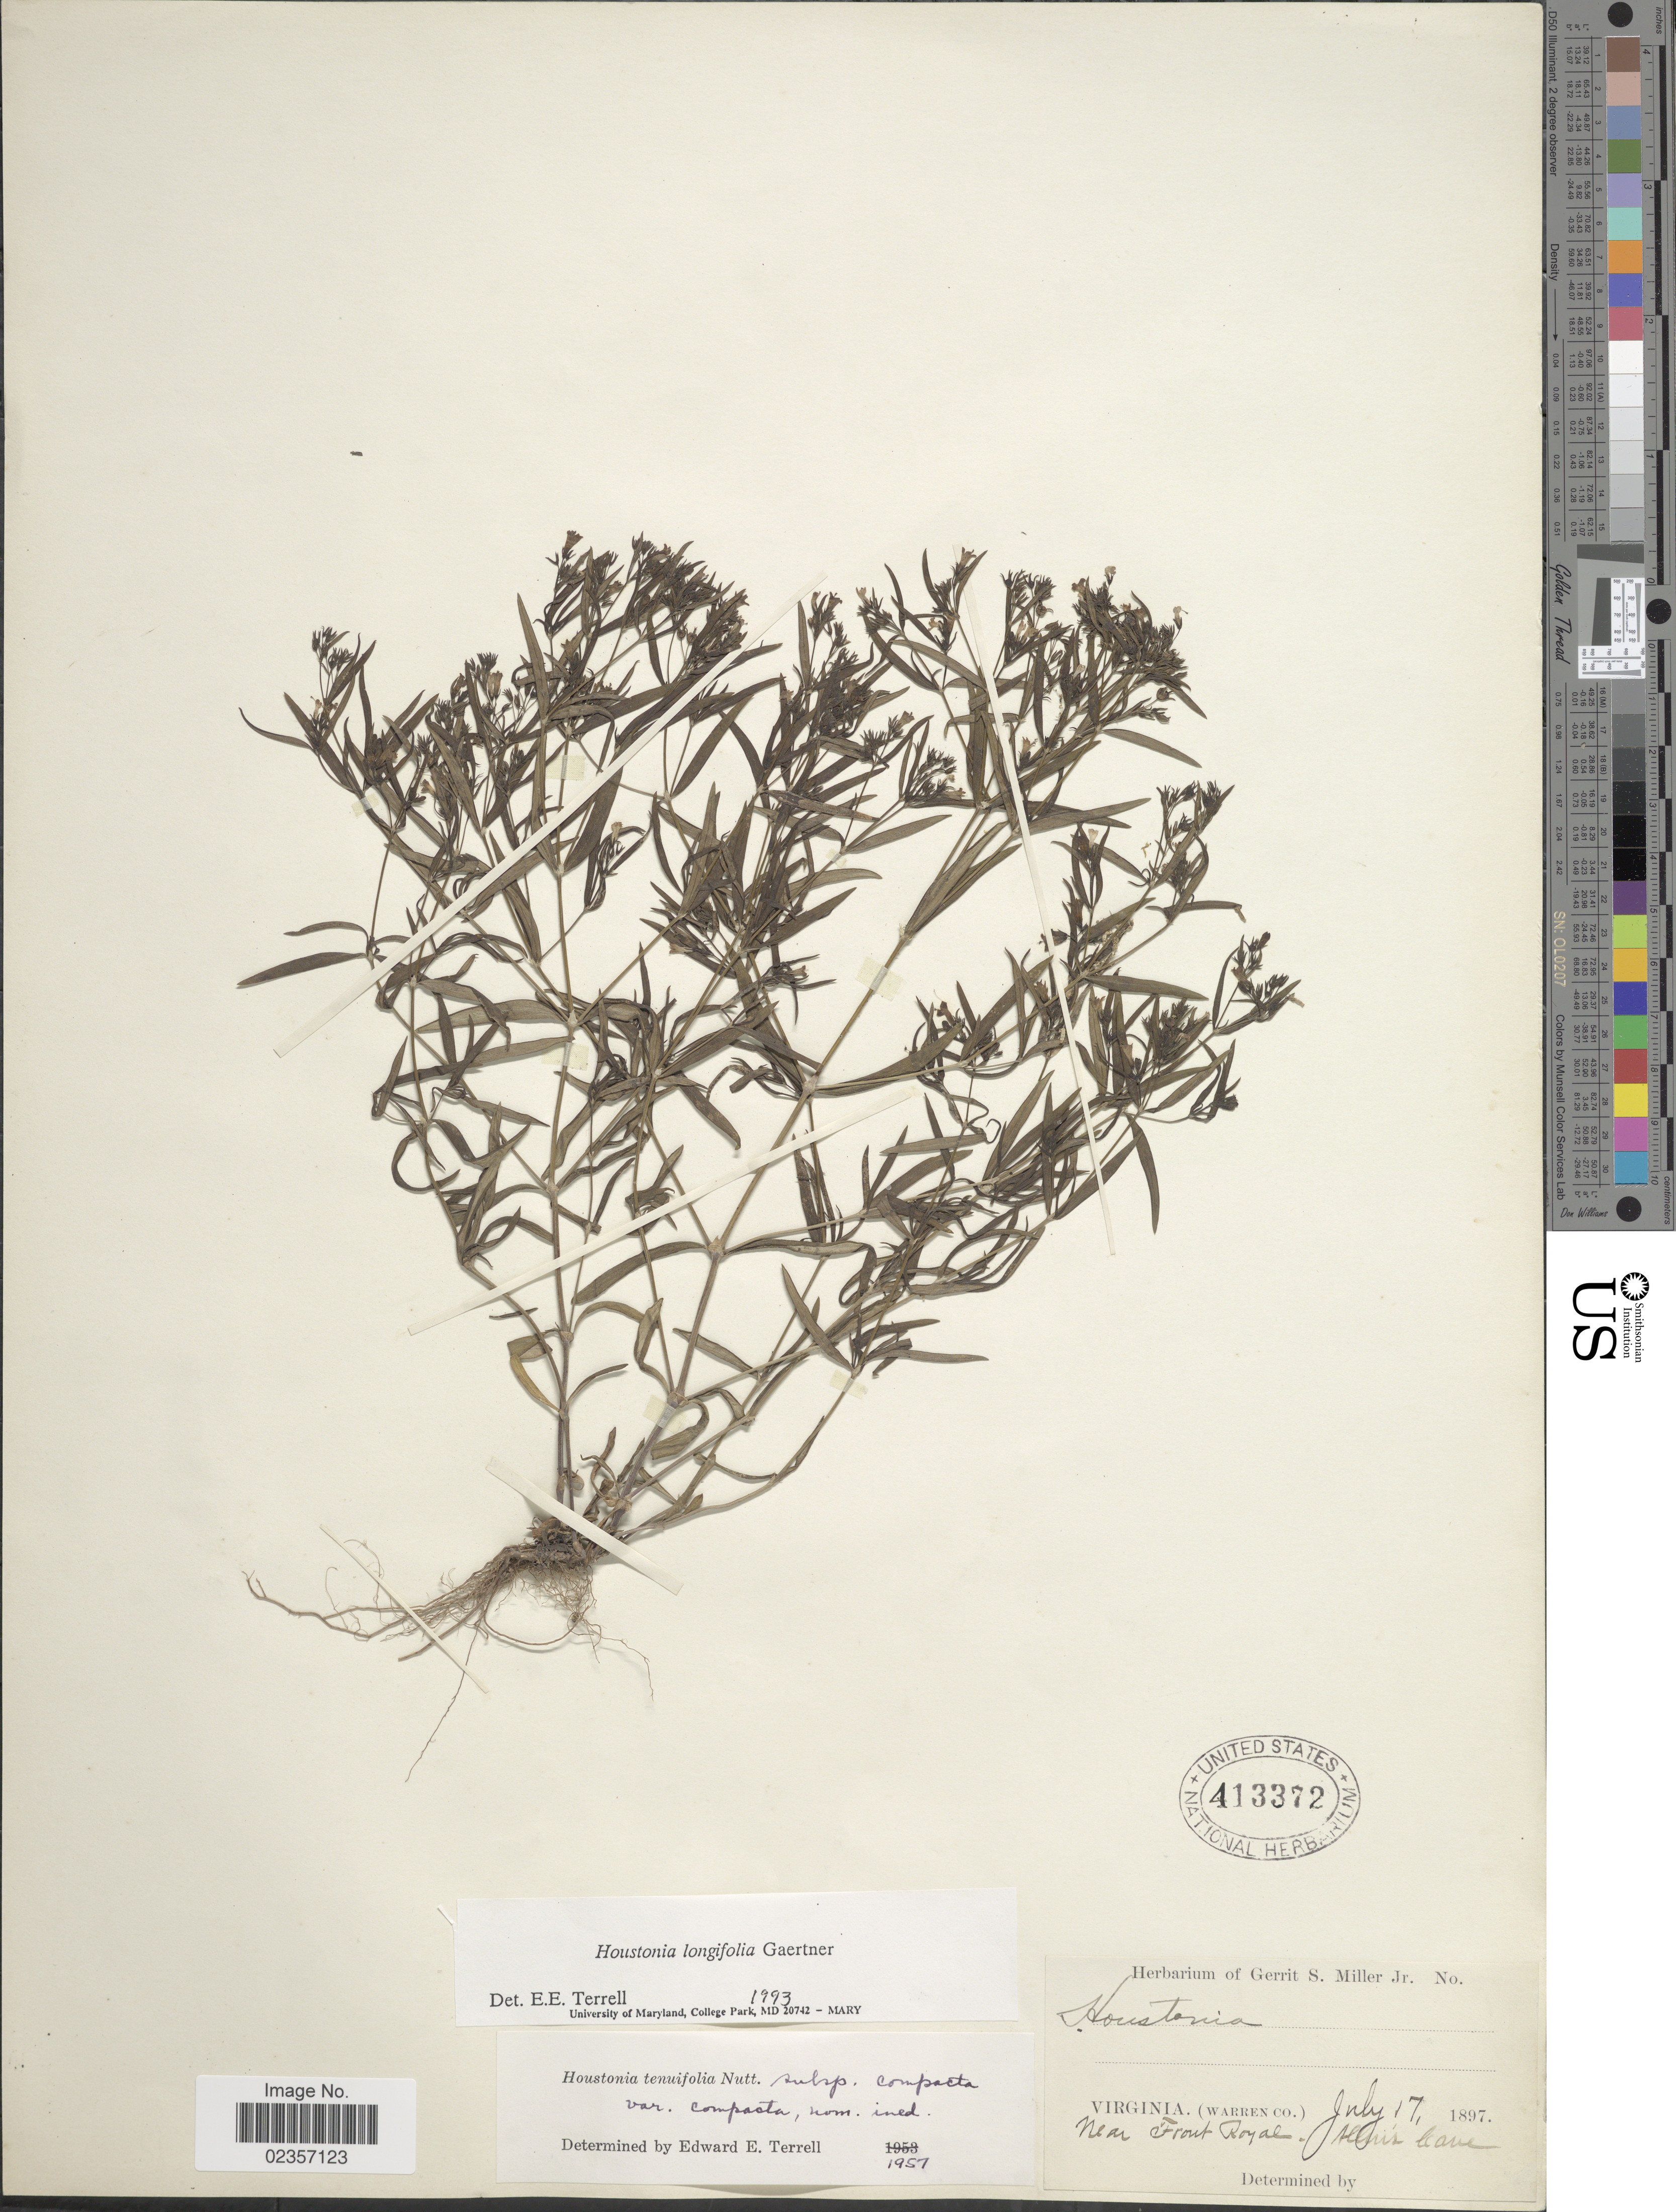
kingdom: Plantae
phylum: Tracheophyta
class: Magnoliopsida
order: Gentianales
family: Rubiaceae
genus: Houstonia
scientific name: Houstonia longifolia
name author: Gaertn.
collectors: ex herb. Gerrit S. Miller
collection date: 1897-07-17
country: United States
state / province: Virginia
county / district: Warren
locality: Near front Royal, Allen's Cave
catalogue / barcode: US 413372